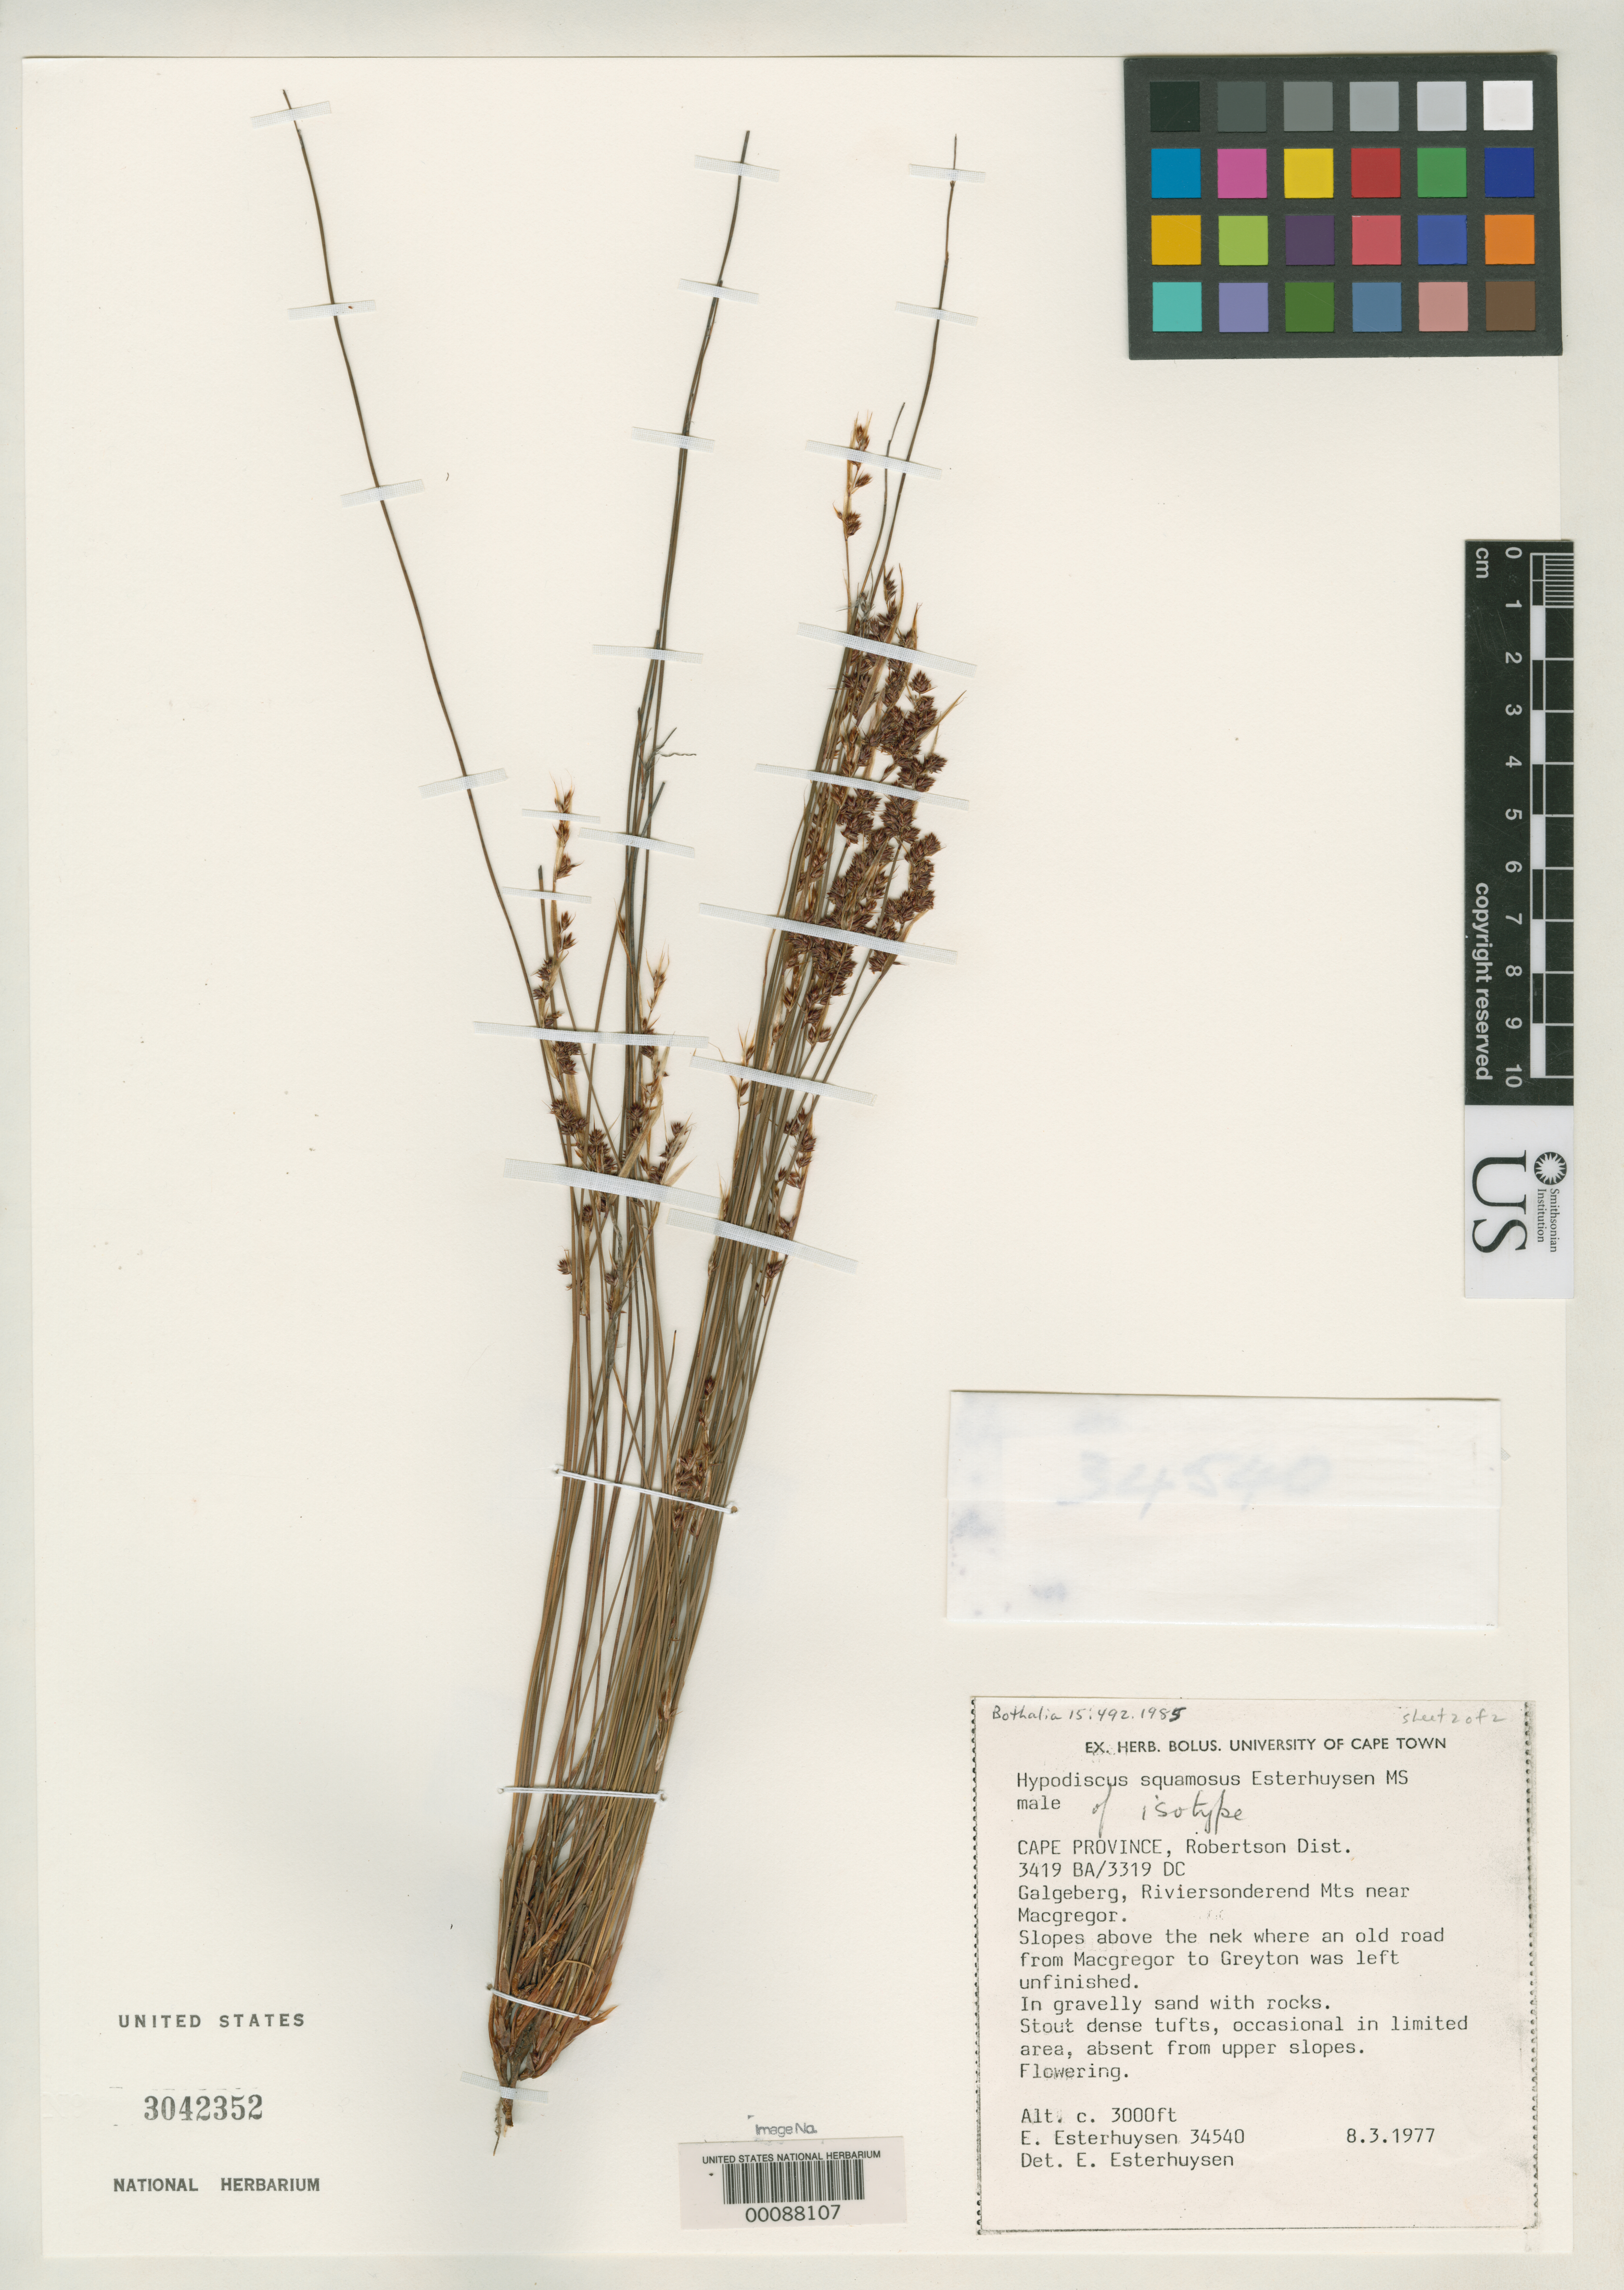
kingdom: Plantae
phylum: Tracheophyta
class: Liliopsida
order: Poales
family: Restionaceae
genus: Hypodiscus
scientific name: Hypodiscus squamosus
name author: Esterh.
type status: Isotype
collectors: E. E. Esterhuysen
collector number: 34540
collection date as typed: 08 Mar 1977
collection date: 1977-03-08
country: South Africa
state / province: Western Cape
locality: Galgeberg, Riviersonderend Mts., near Macgregor.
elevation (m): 914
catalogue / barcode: US 3042352